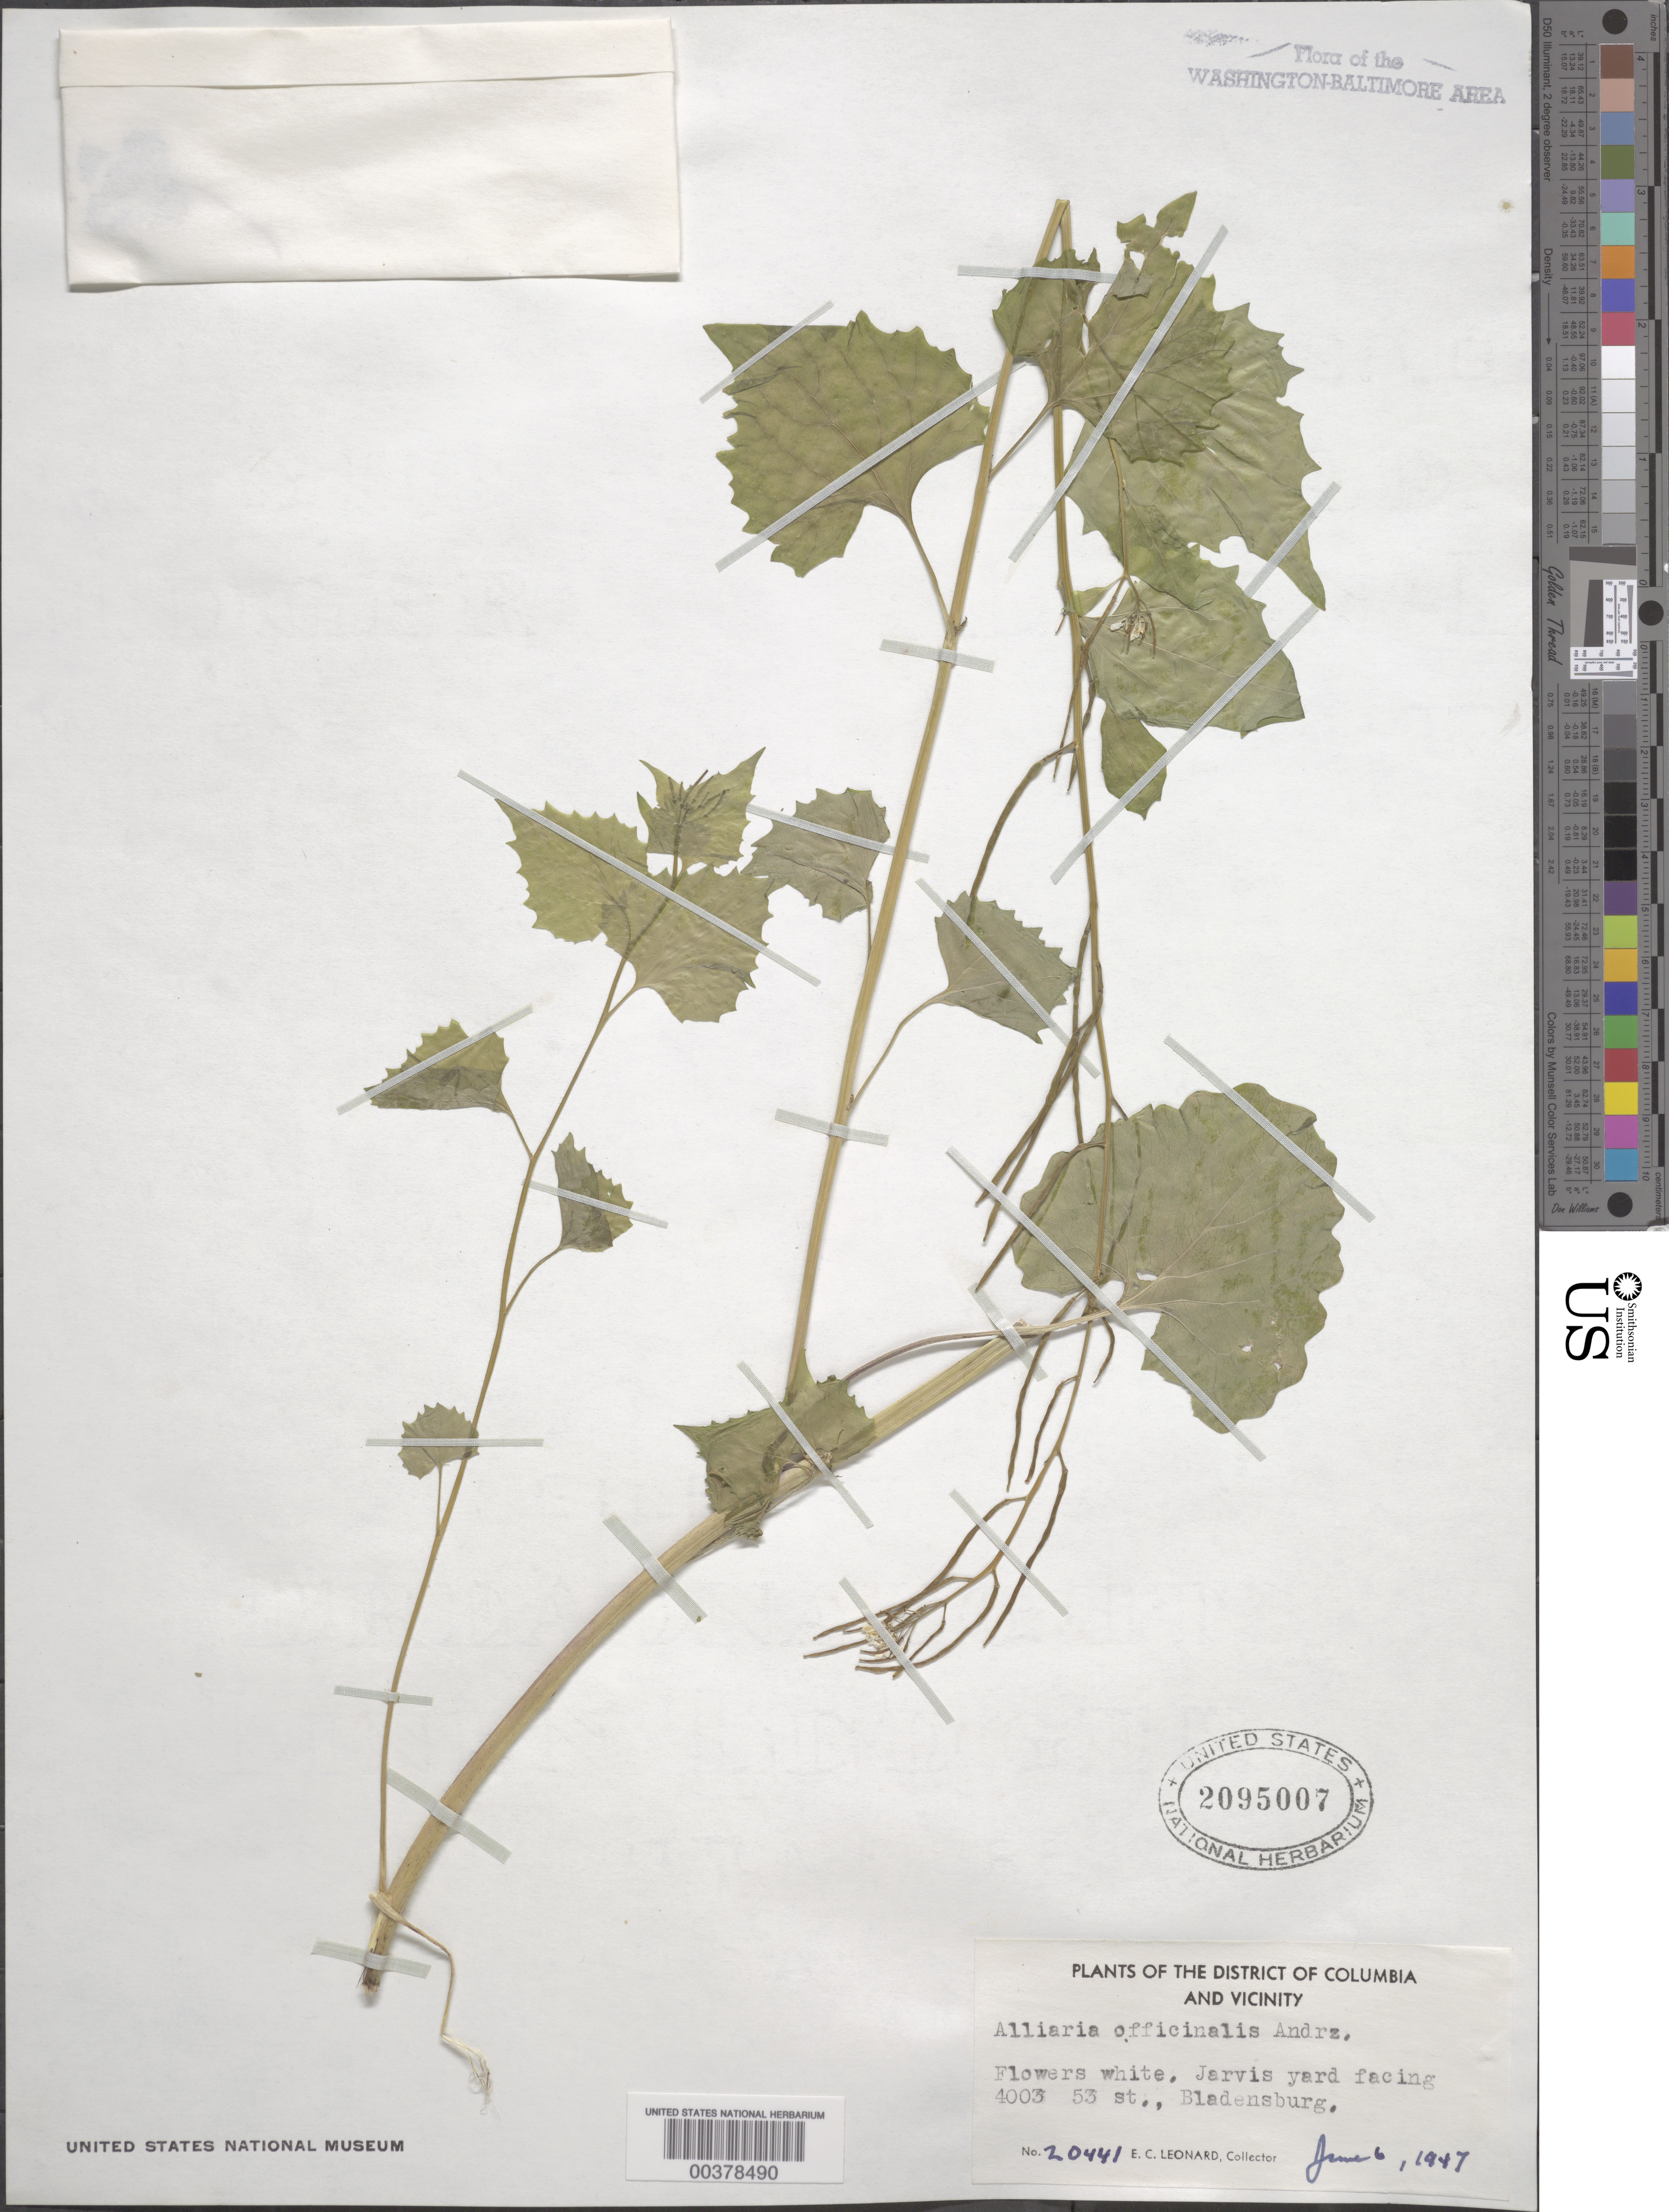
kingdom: Plantae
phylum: Tracheophyta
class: Magnoliopsida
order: Brassicales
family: Brassicaceae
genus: Alliaria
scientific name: Alliaria petiolata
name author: (M. Bieb.) Cavara & Grande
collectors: E. C. Leonard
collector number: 20441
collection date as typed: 06 Jun 1947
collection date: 1947-06-06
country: United States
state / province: Maryland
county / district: Prince George's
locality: Bladensburg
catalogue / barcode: US 2095007